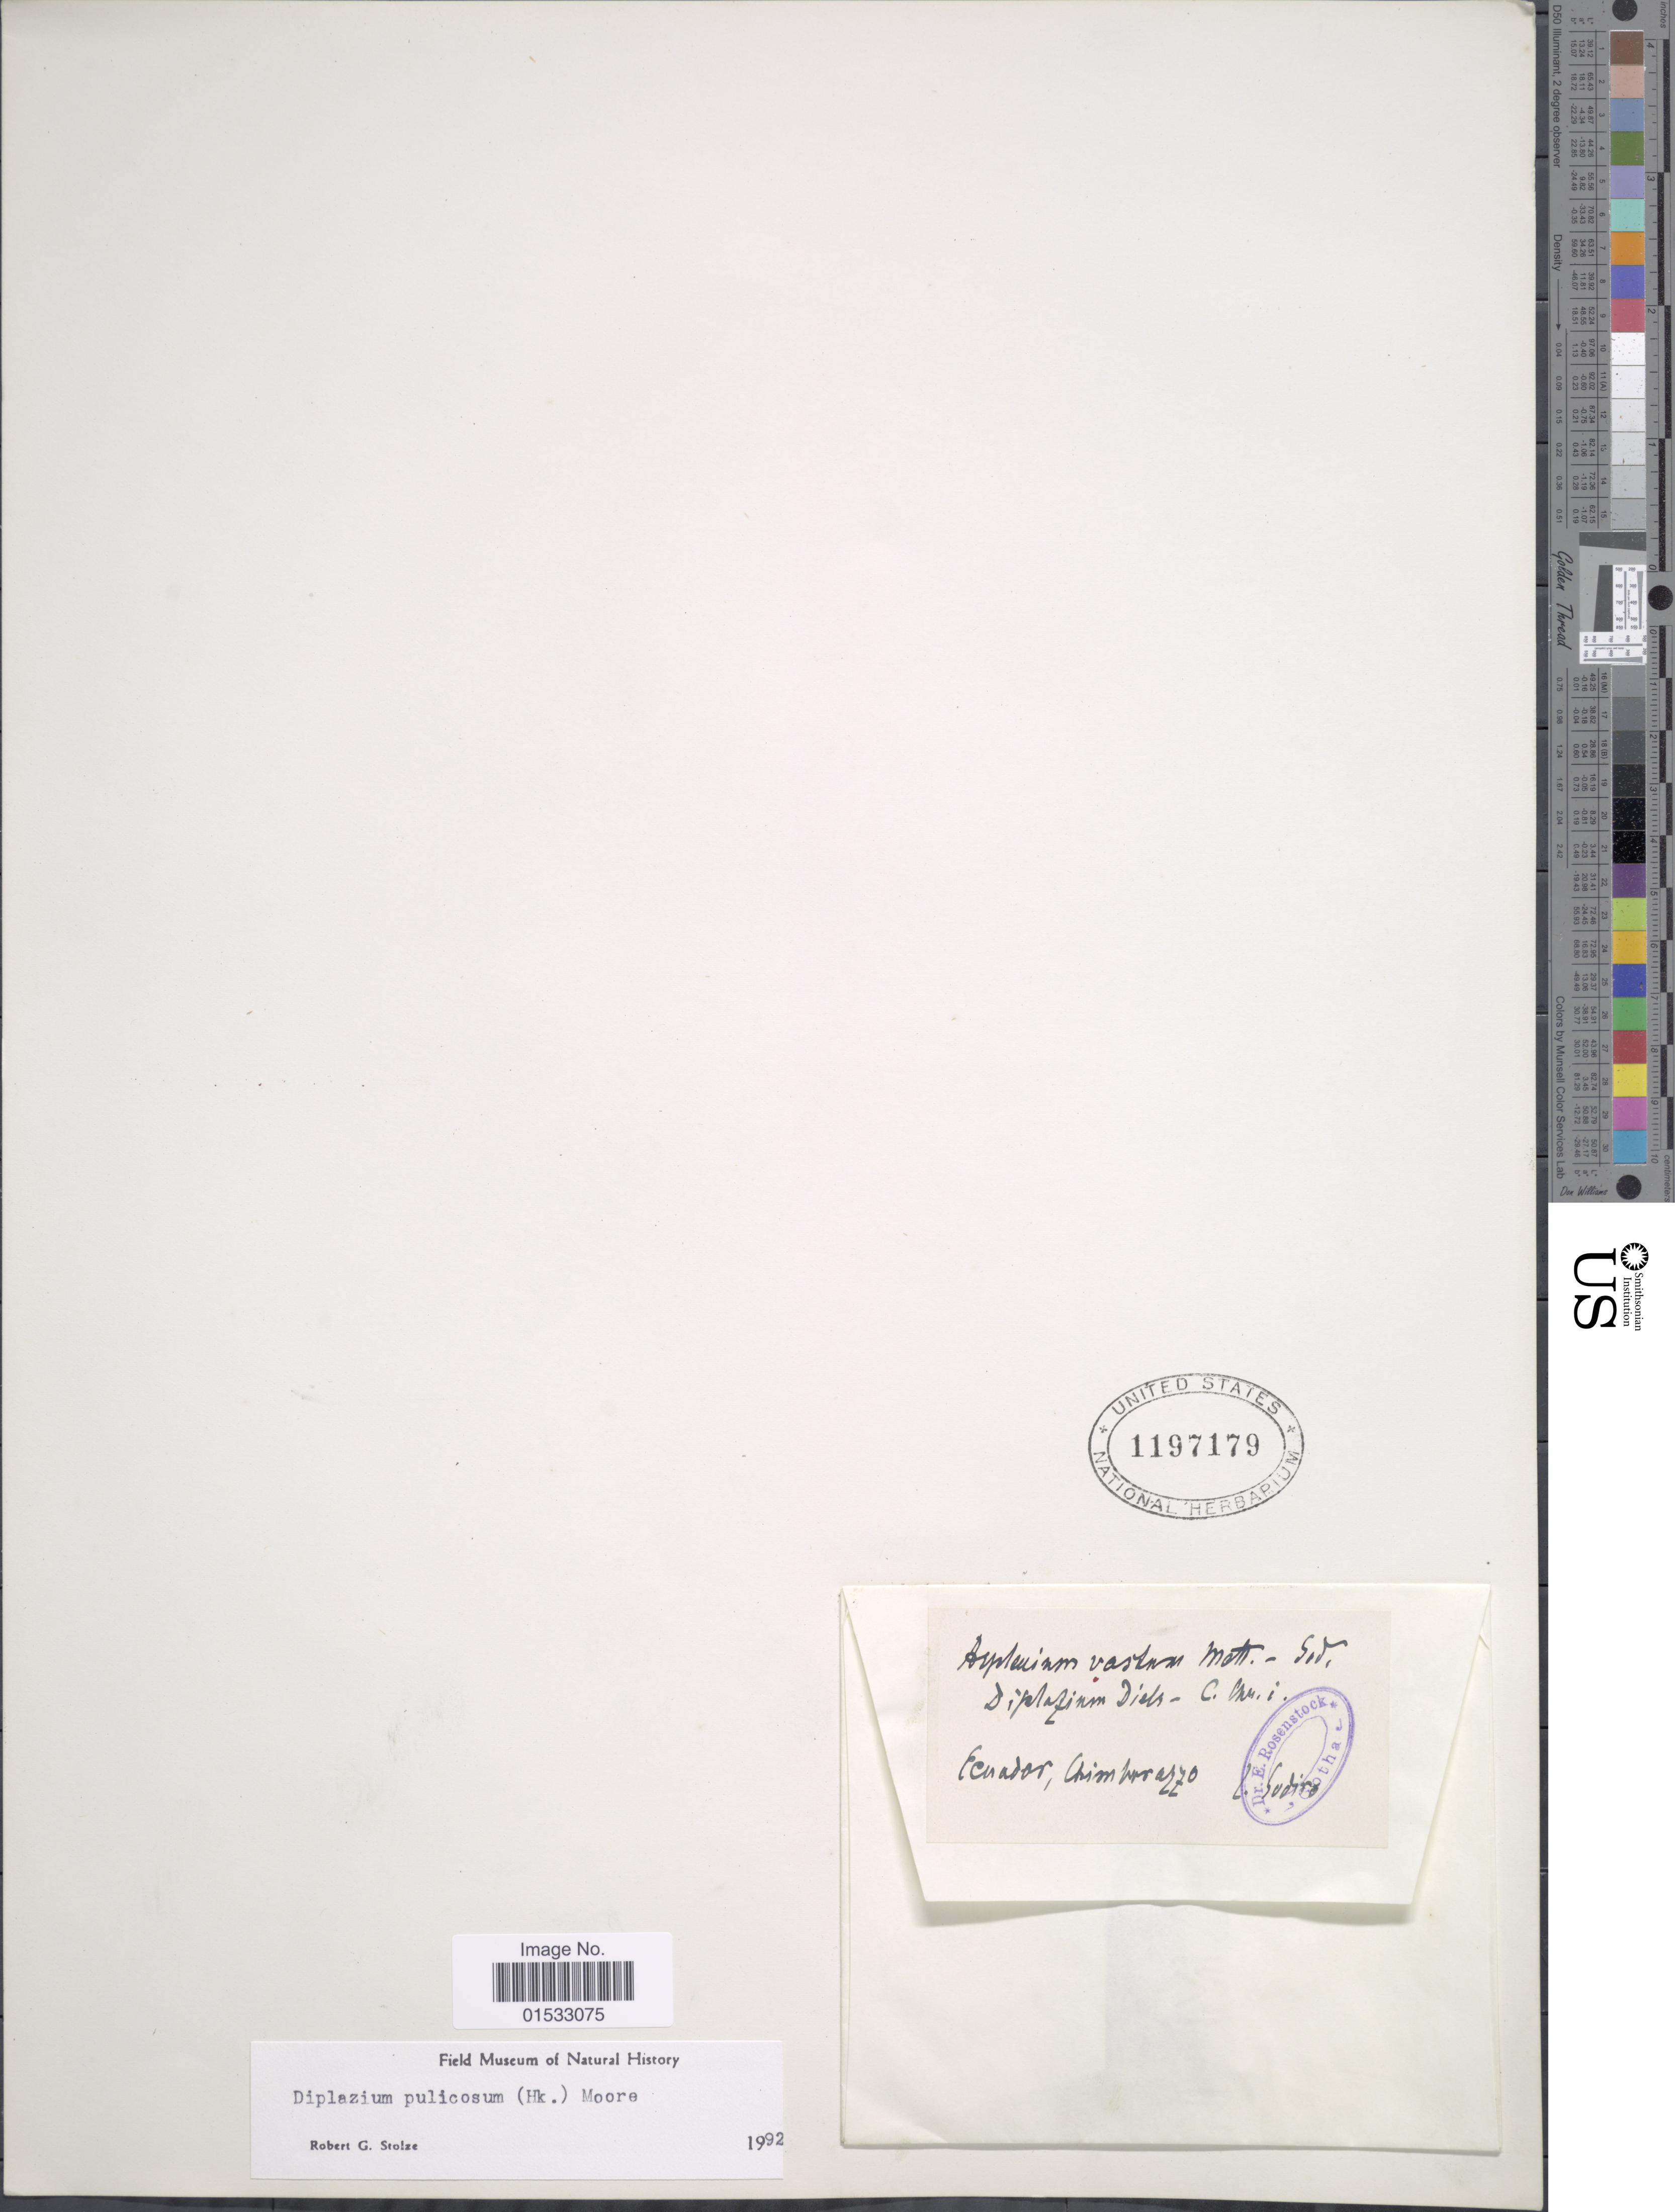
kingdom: Plantae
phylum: Tracheophyta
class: Polypodiopsida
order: Polypodiales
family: Athyriaceae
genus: Diplazium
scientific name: Diplazium pulicosum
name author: (Hook.) T. Moore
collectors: Sodiro, --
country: Ecuador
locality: Chimbrazo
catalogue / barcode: US 1197179